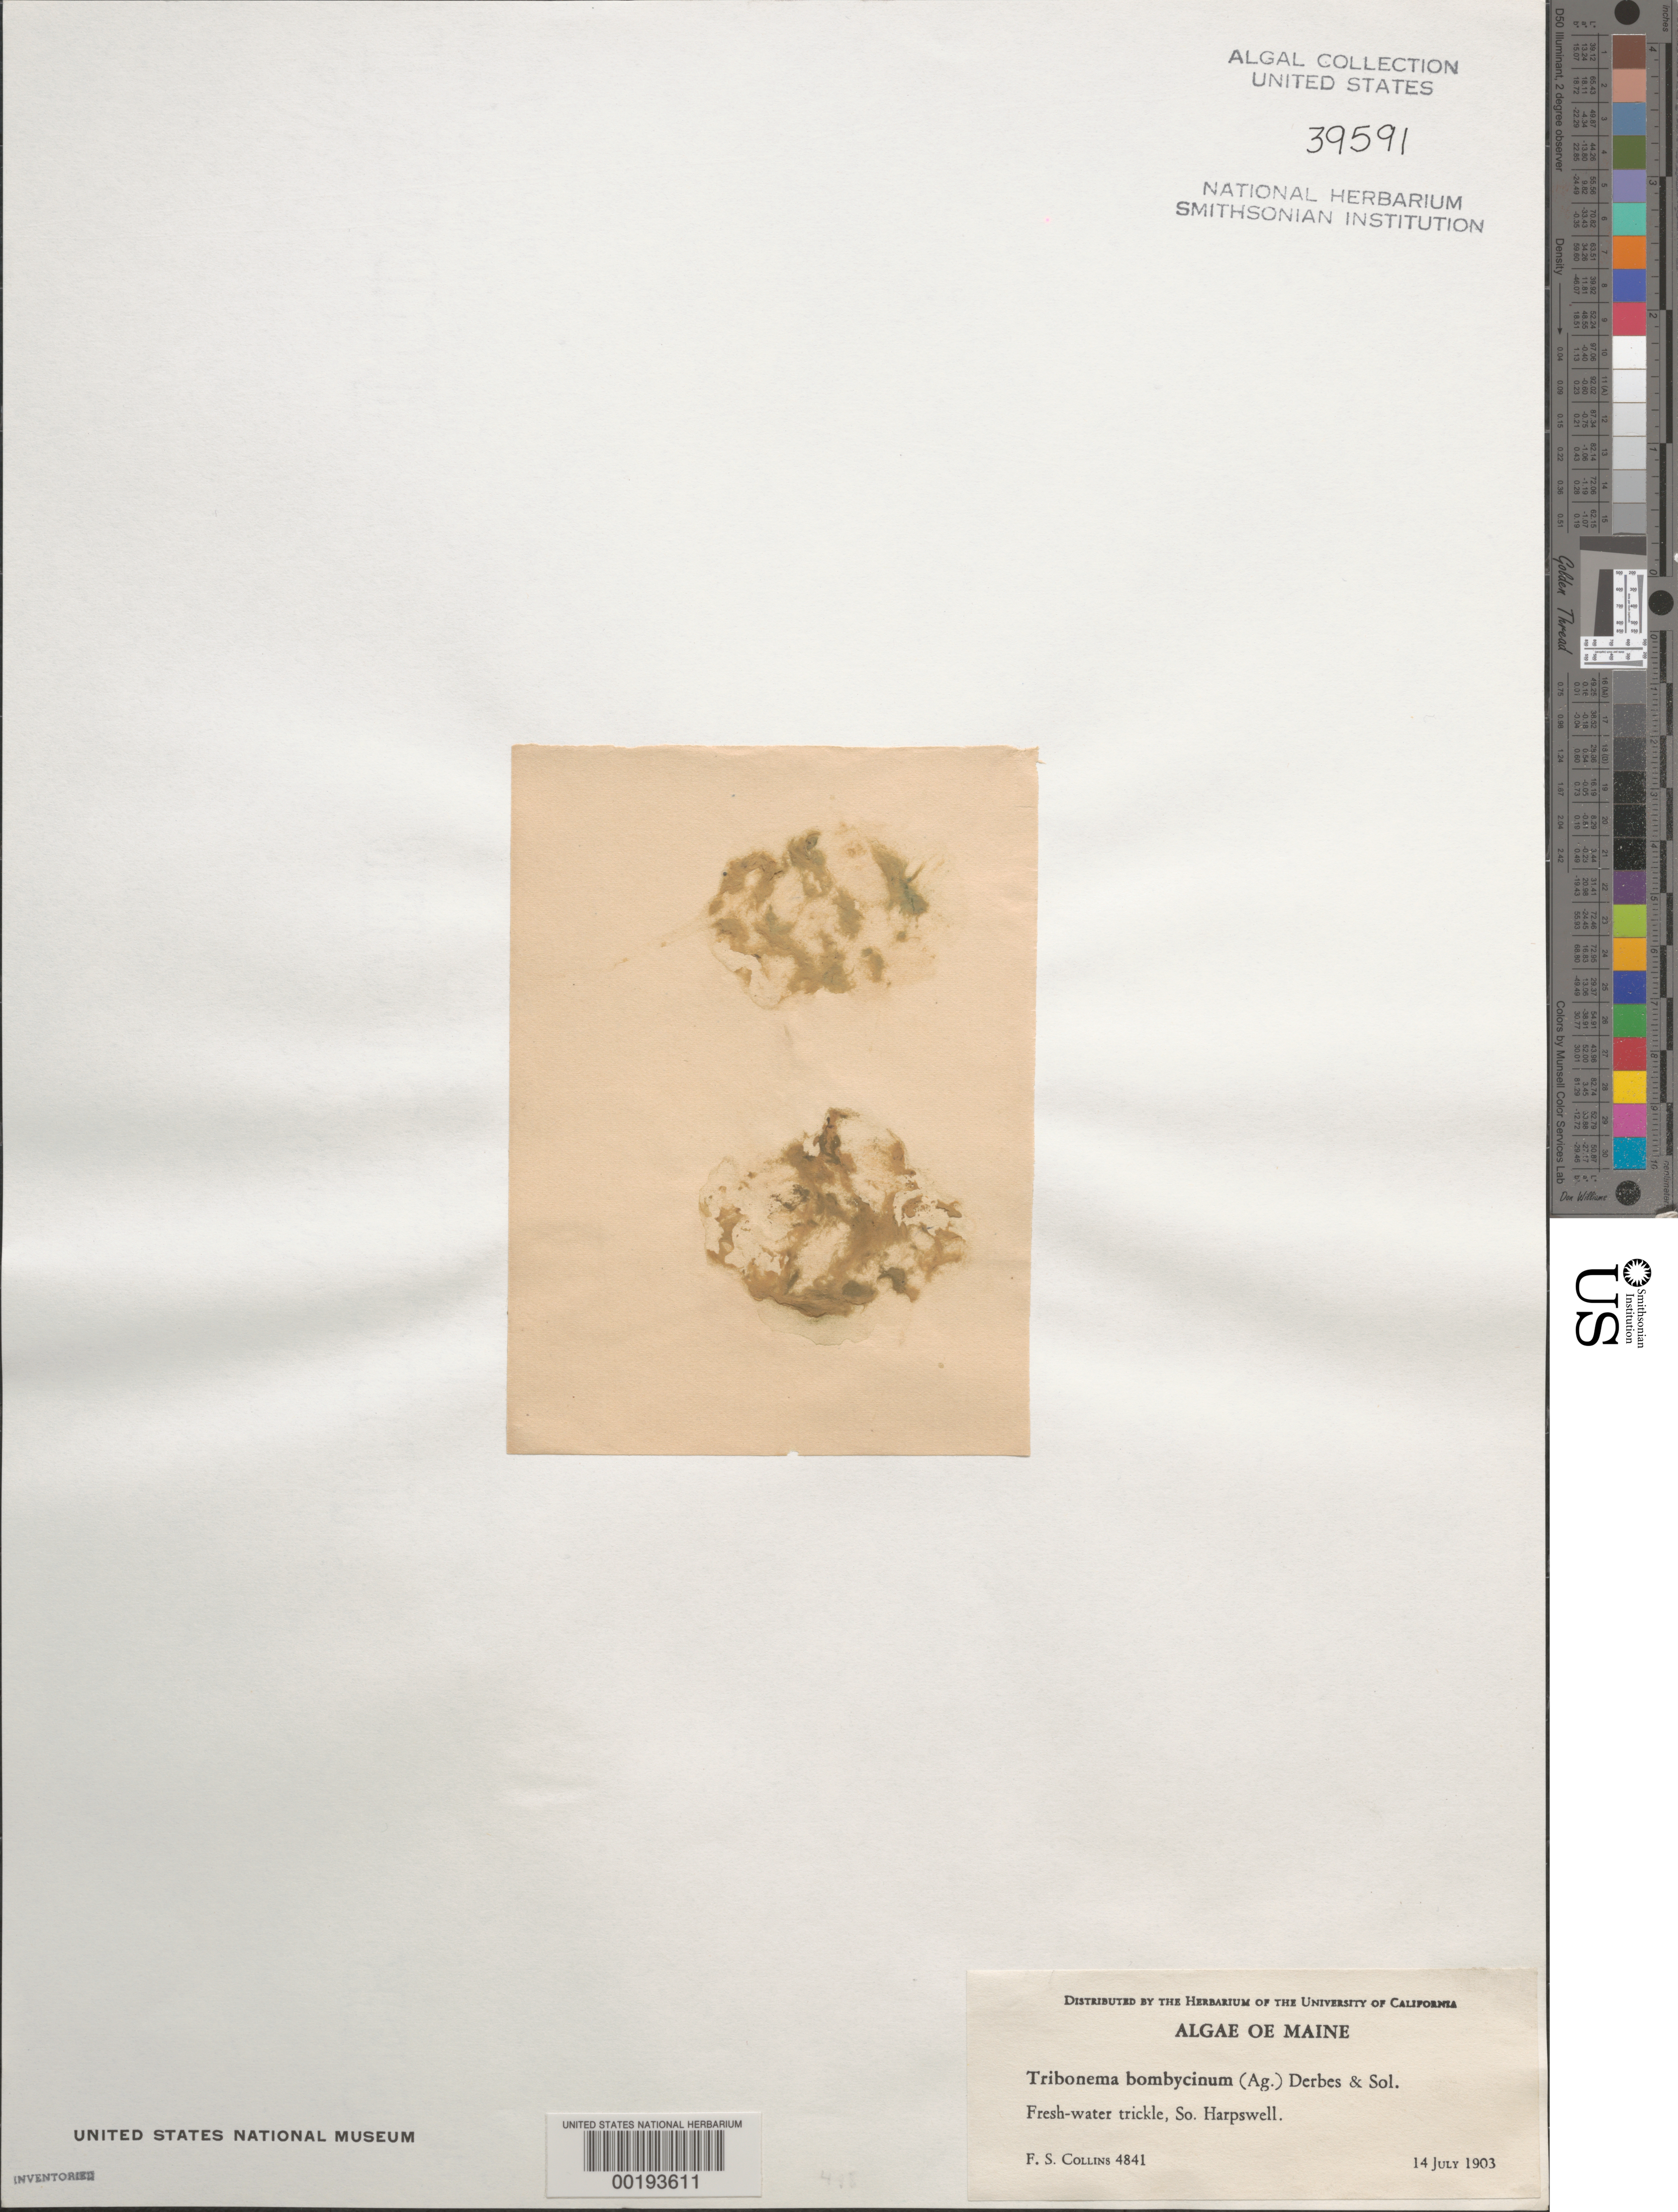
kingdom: Chromista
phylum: Ochrophyta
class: Xanthophyceae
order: Tribonematales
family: Tribonemataceae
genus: Tribonema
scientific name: Tribonema bombycina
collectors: F. Collins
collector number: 4841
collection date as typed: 14 Jul 1903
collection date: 1903-07-14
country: United States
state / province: Maine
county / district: Cumberland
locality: South Harpswell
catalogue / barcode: US 39591